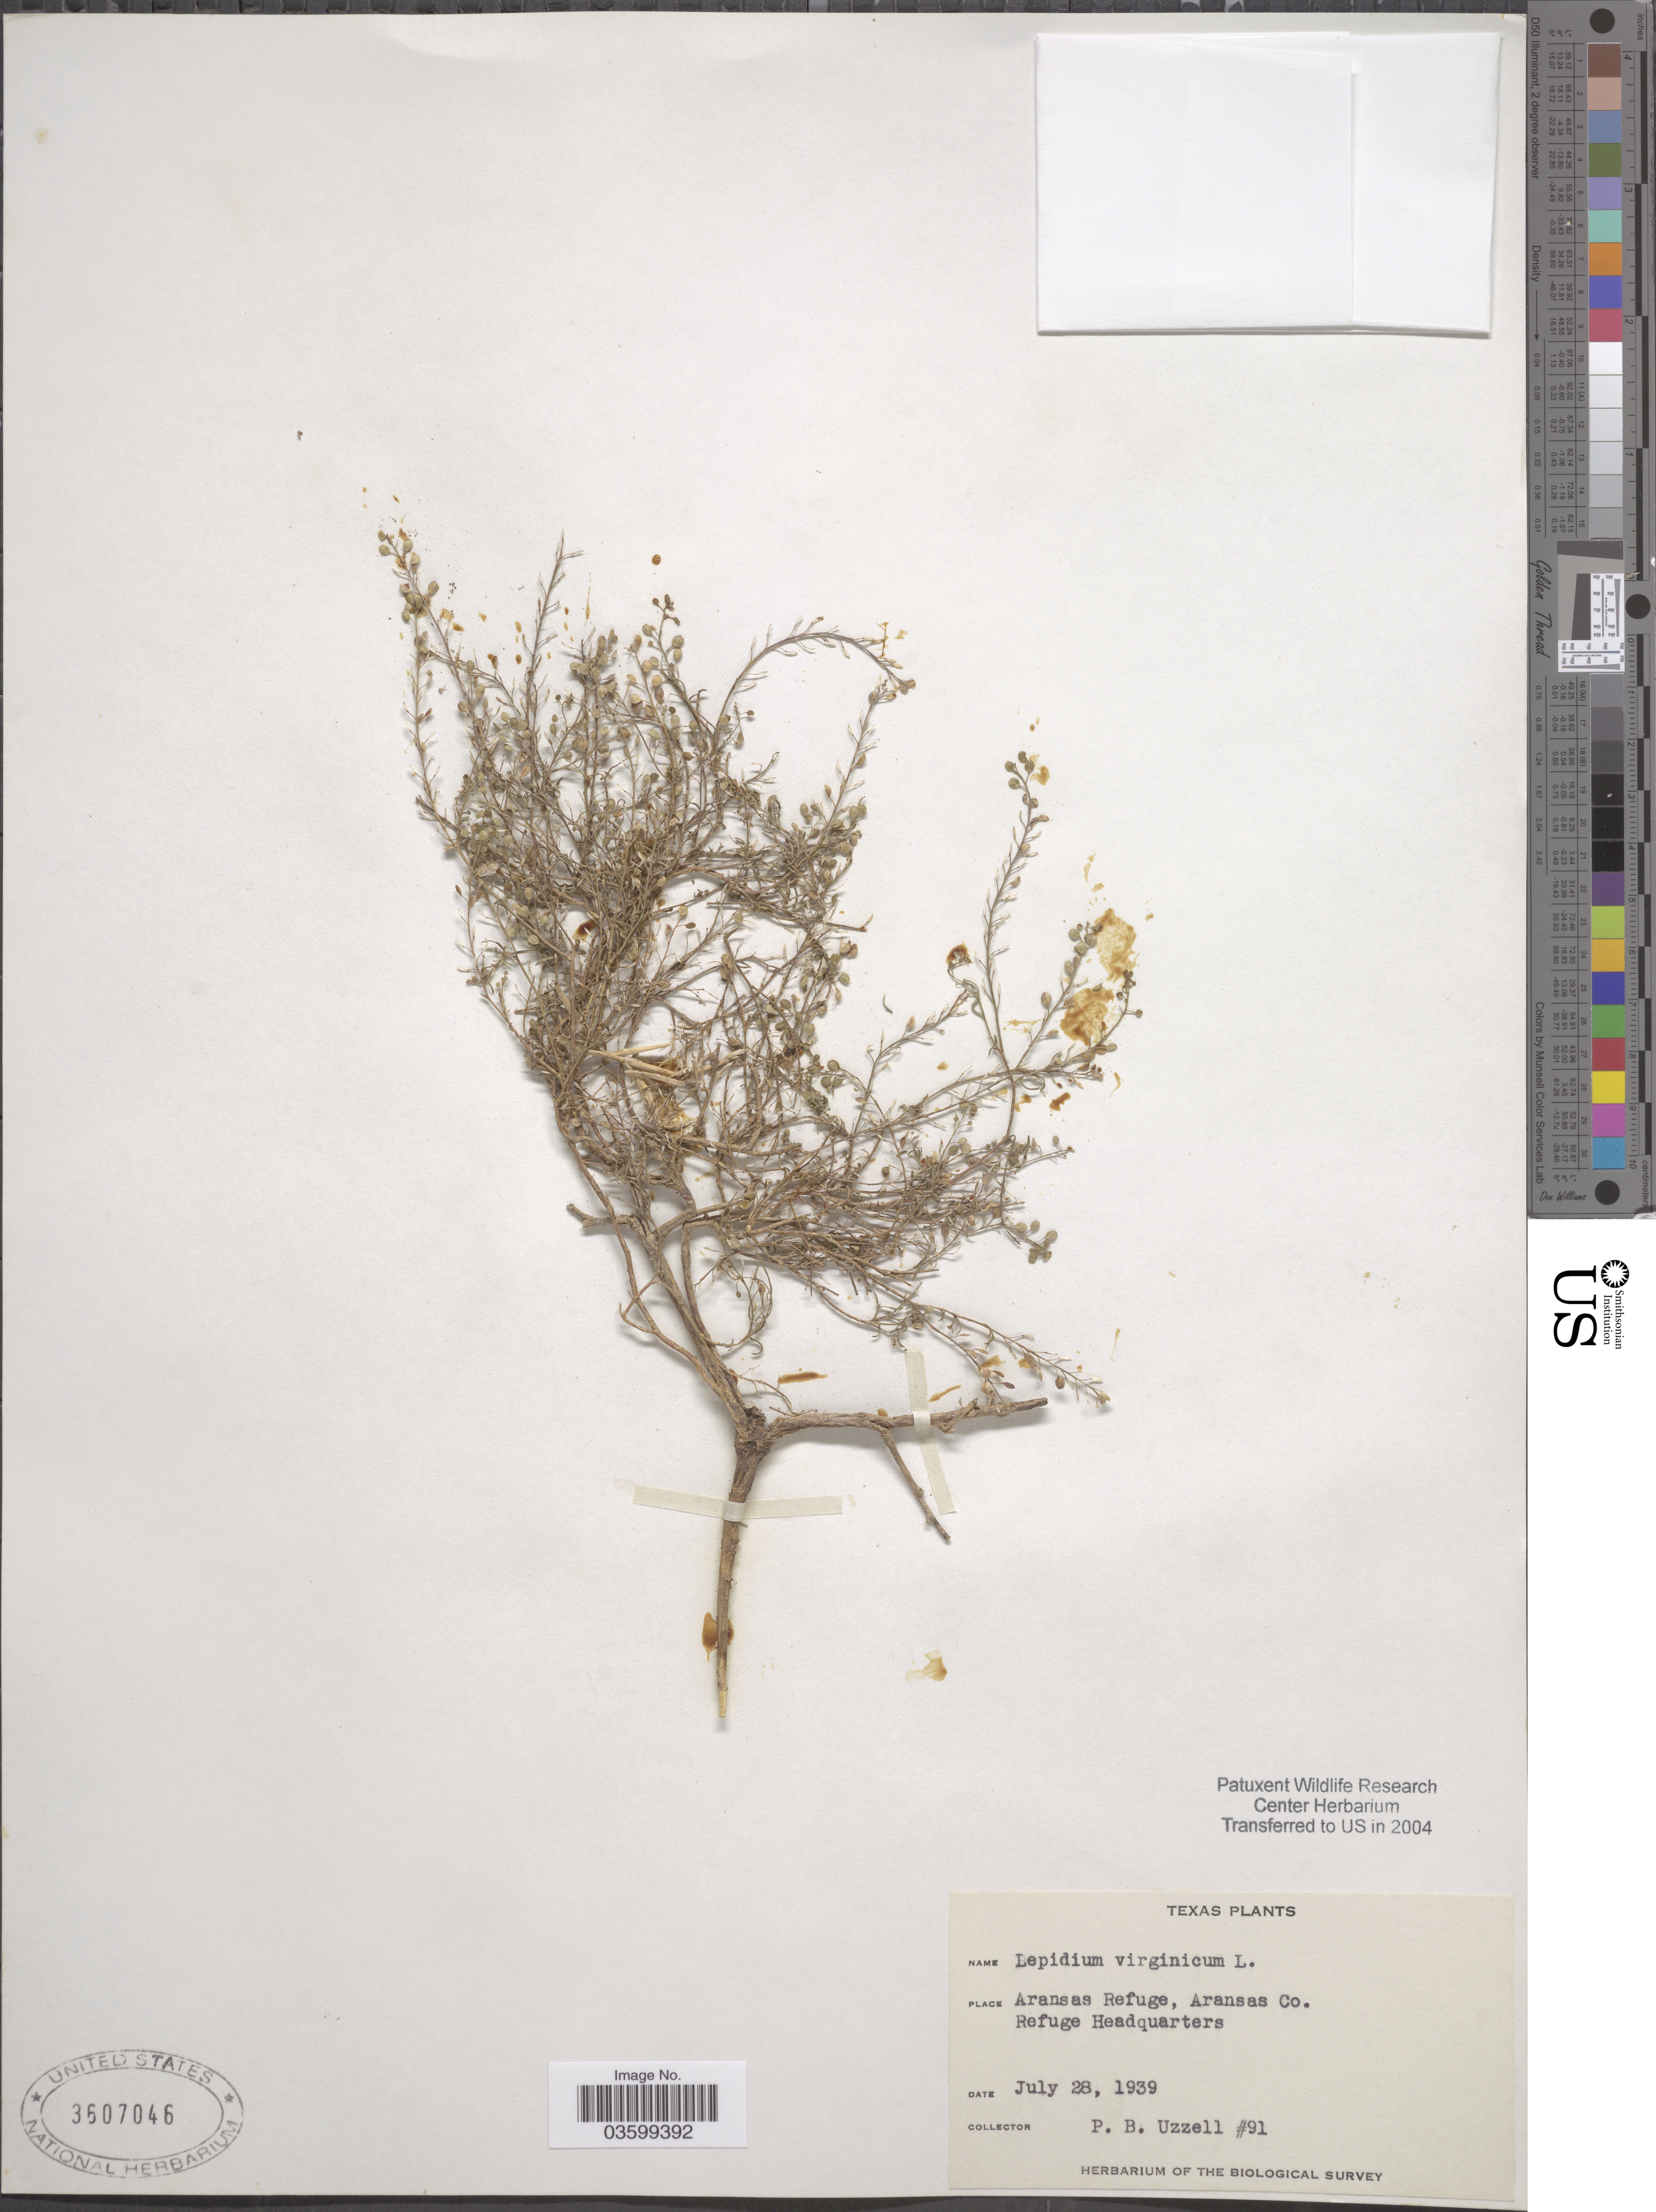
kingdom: Plantae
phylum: Tracheophyta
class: Magnoliopsida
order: Brassicales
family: Brassicaceae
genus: Lepidium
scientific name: Lepidium virginicum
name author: L.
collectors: P. Uzzell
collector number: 91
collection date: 1939-07-28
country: United States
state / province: Texas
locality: Aransas Refuge, Aransas Co. Refuge Headquarters.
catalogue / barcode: US 3607046